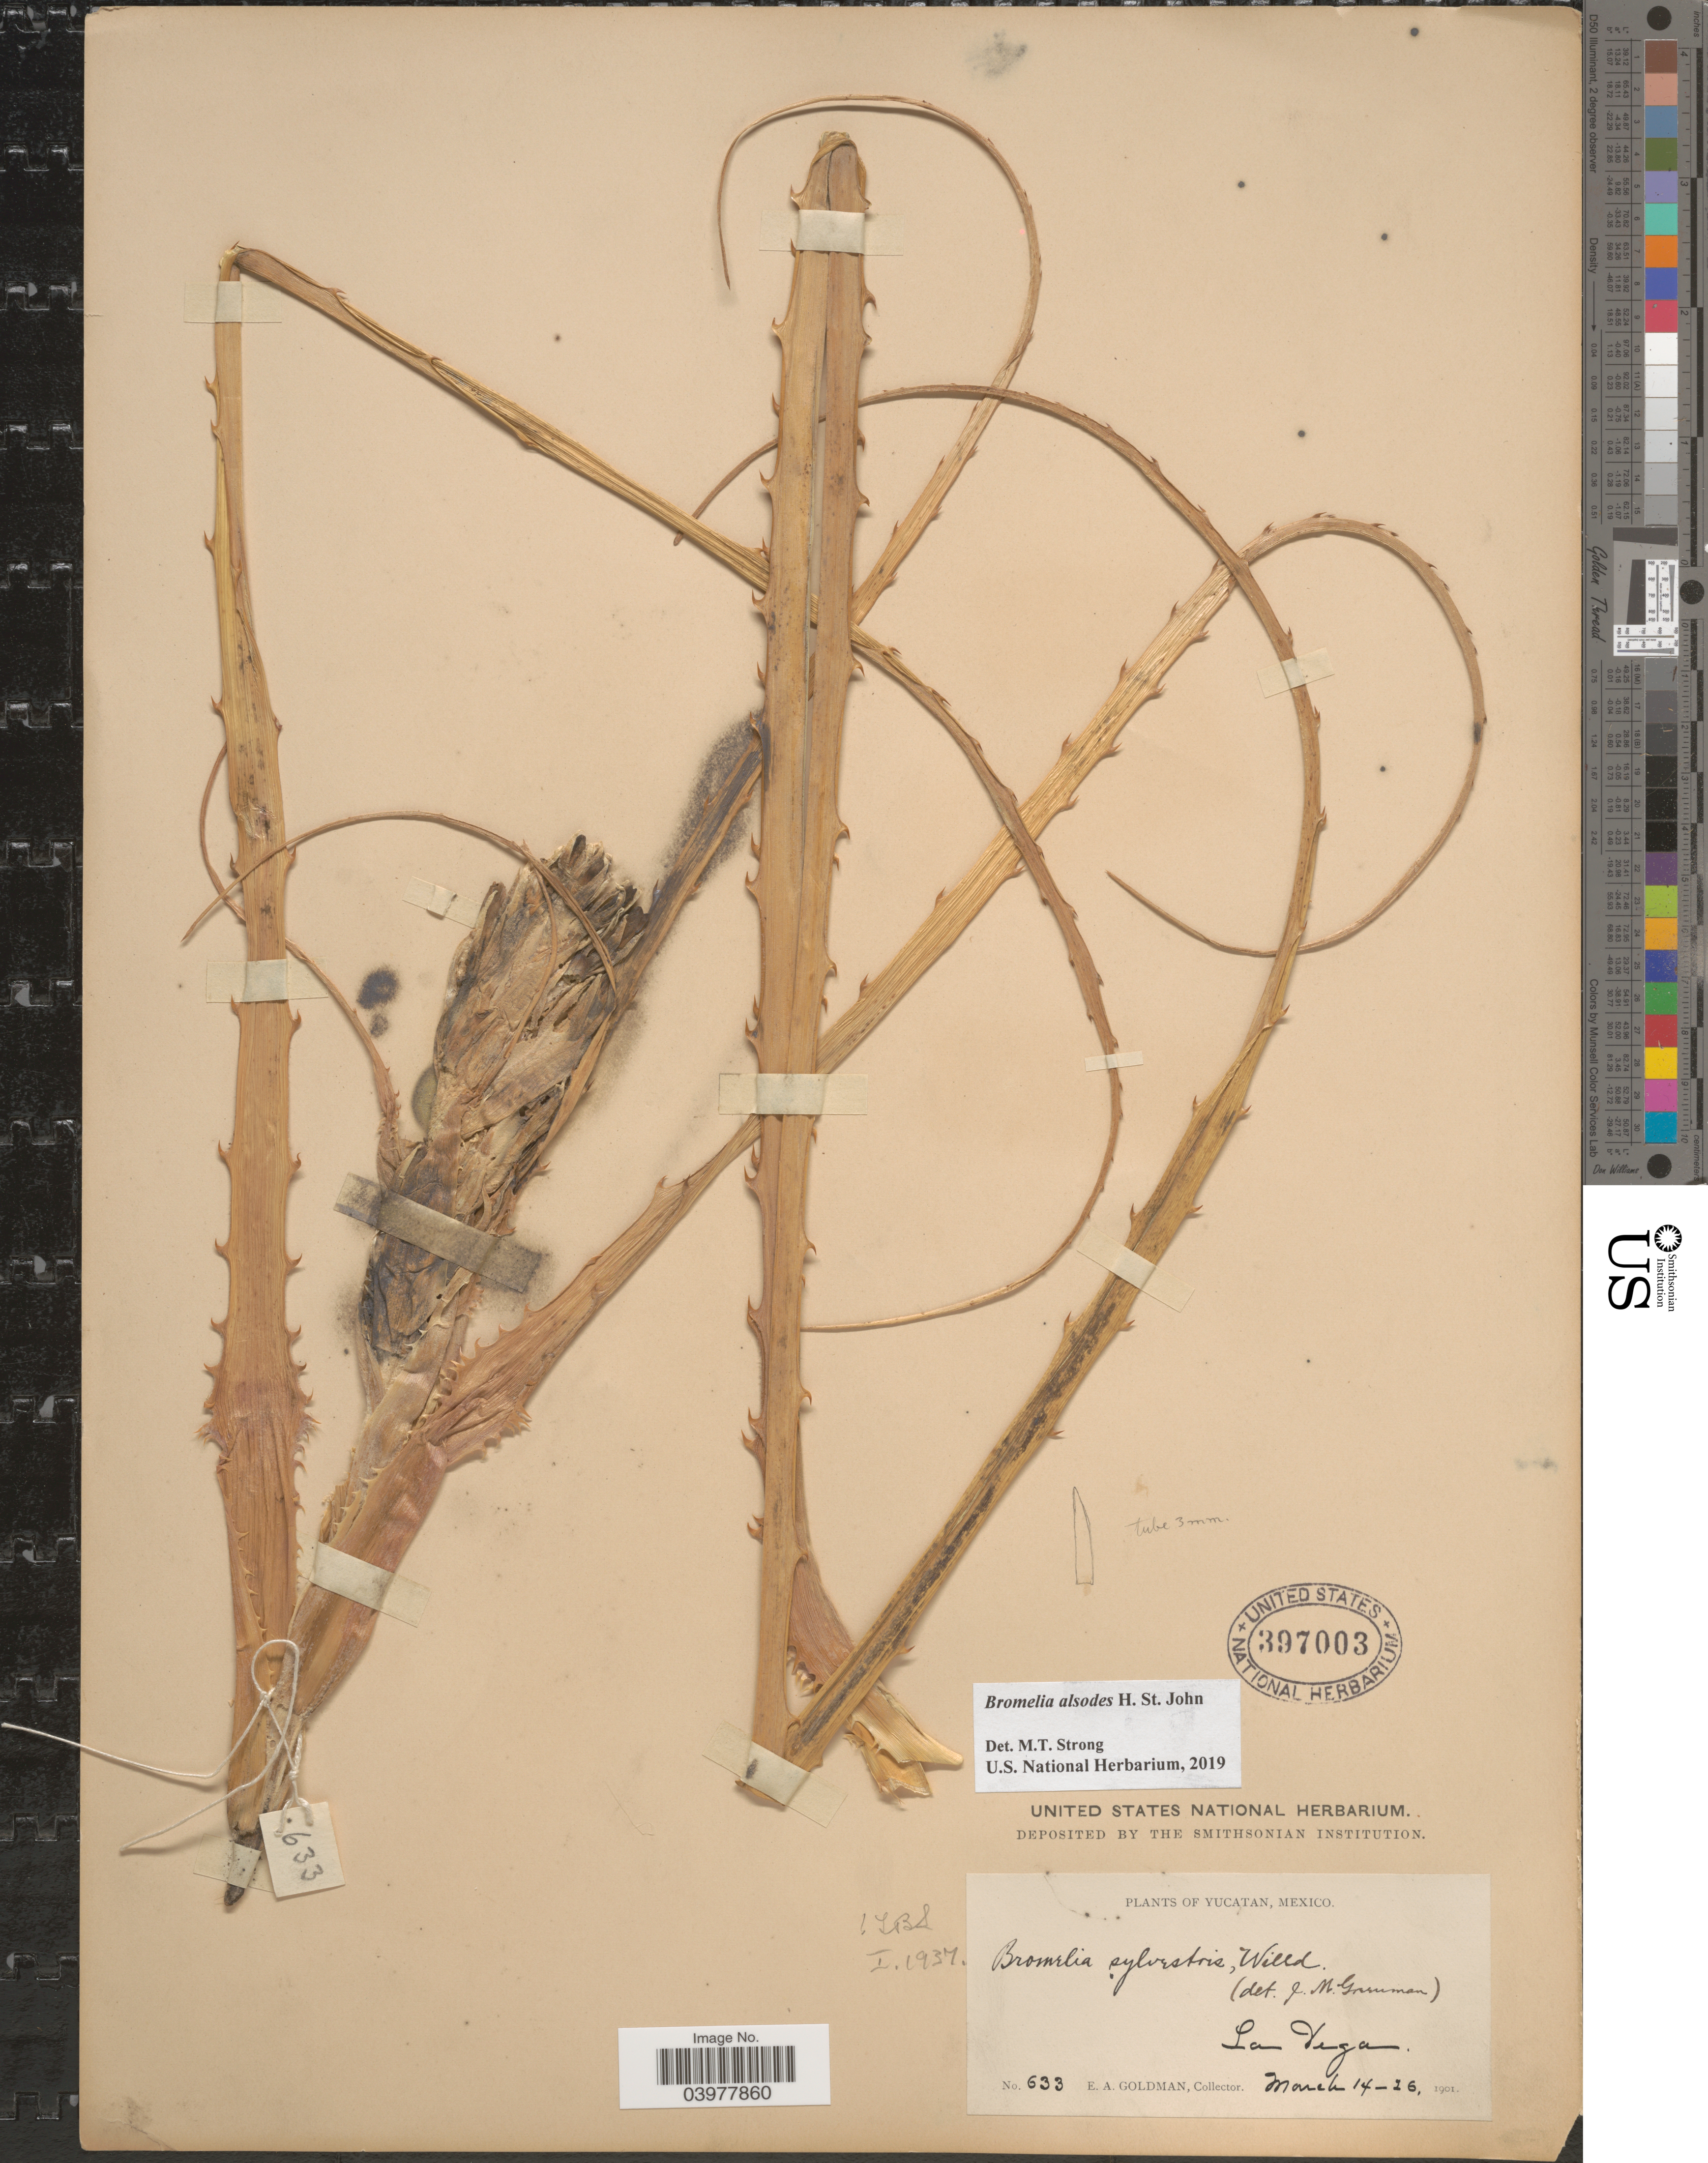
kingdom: Plantae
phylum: Tracheophyta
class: Liliopsida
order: Poales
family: Bromeliaceae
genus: Bromelia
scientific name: Bromelia alsodes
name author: H. St. John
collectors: E. A. Goldman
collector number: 633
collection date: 1901-03-14/1901-03-26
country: Mexico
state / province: Yucatán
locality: La Vega.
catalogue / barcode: US 397003